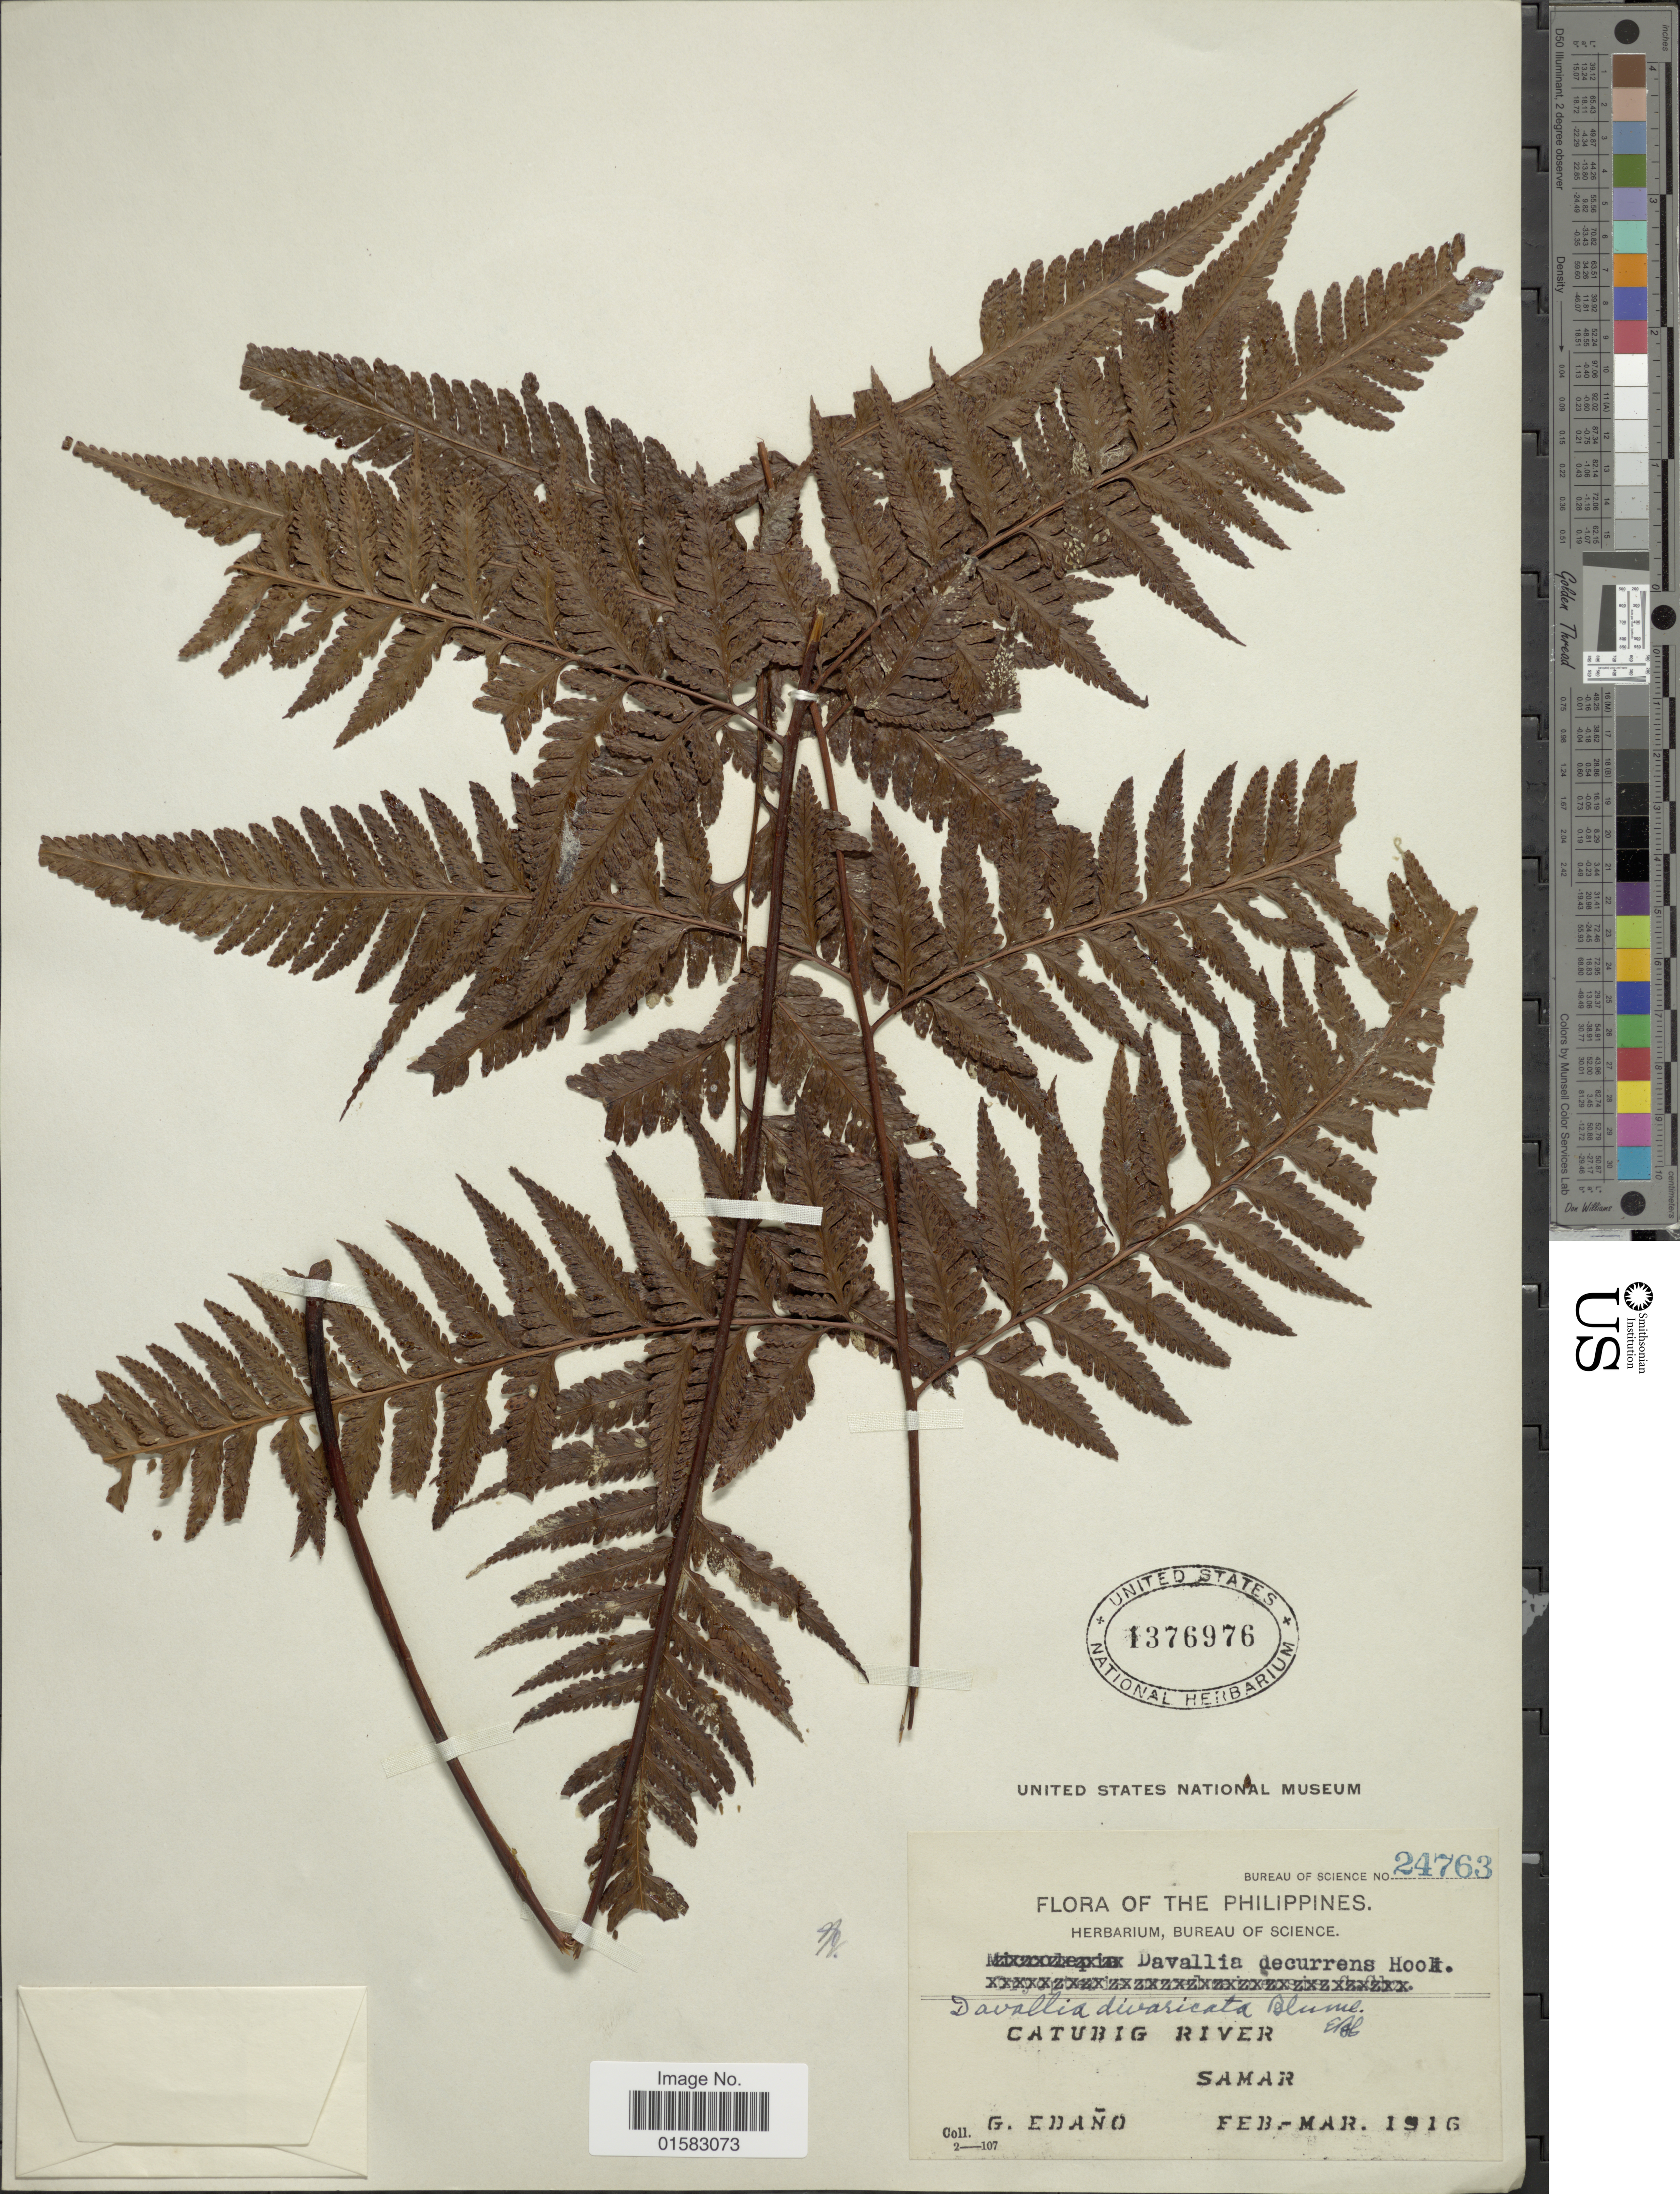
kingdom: Plantae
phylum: Tracheophyta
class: Polypodiopsida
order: Polypodiales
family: Davalliaceae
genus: Davallia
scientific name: Davallia divaricata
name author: Blume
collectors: G. Edaño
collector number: Bureau Of Science 24763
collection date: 1916-02/1916-03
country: Philippines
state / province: Eastern Visayas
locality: Catubig River, Samar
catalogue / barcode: US 1376976